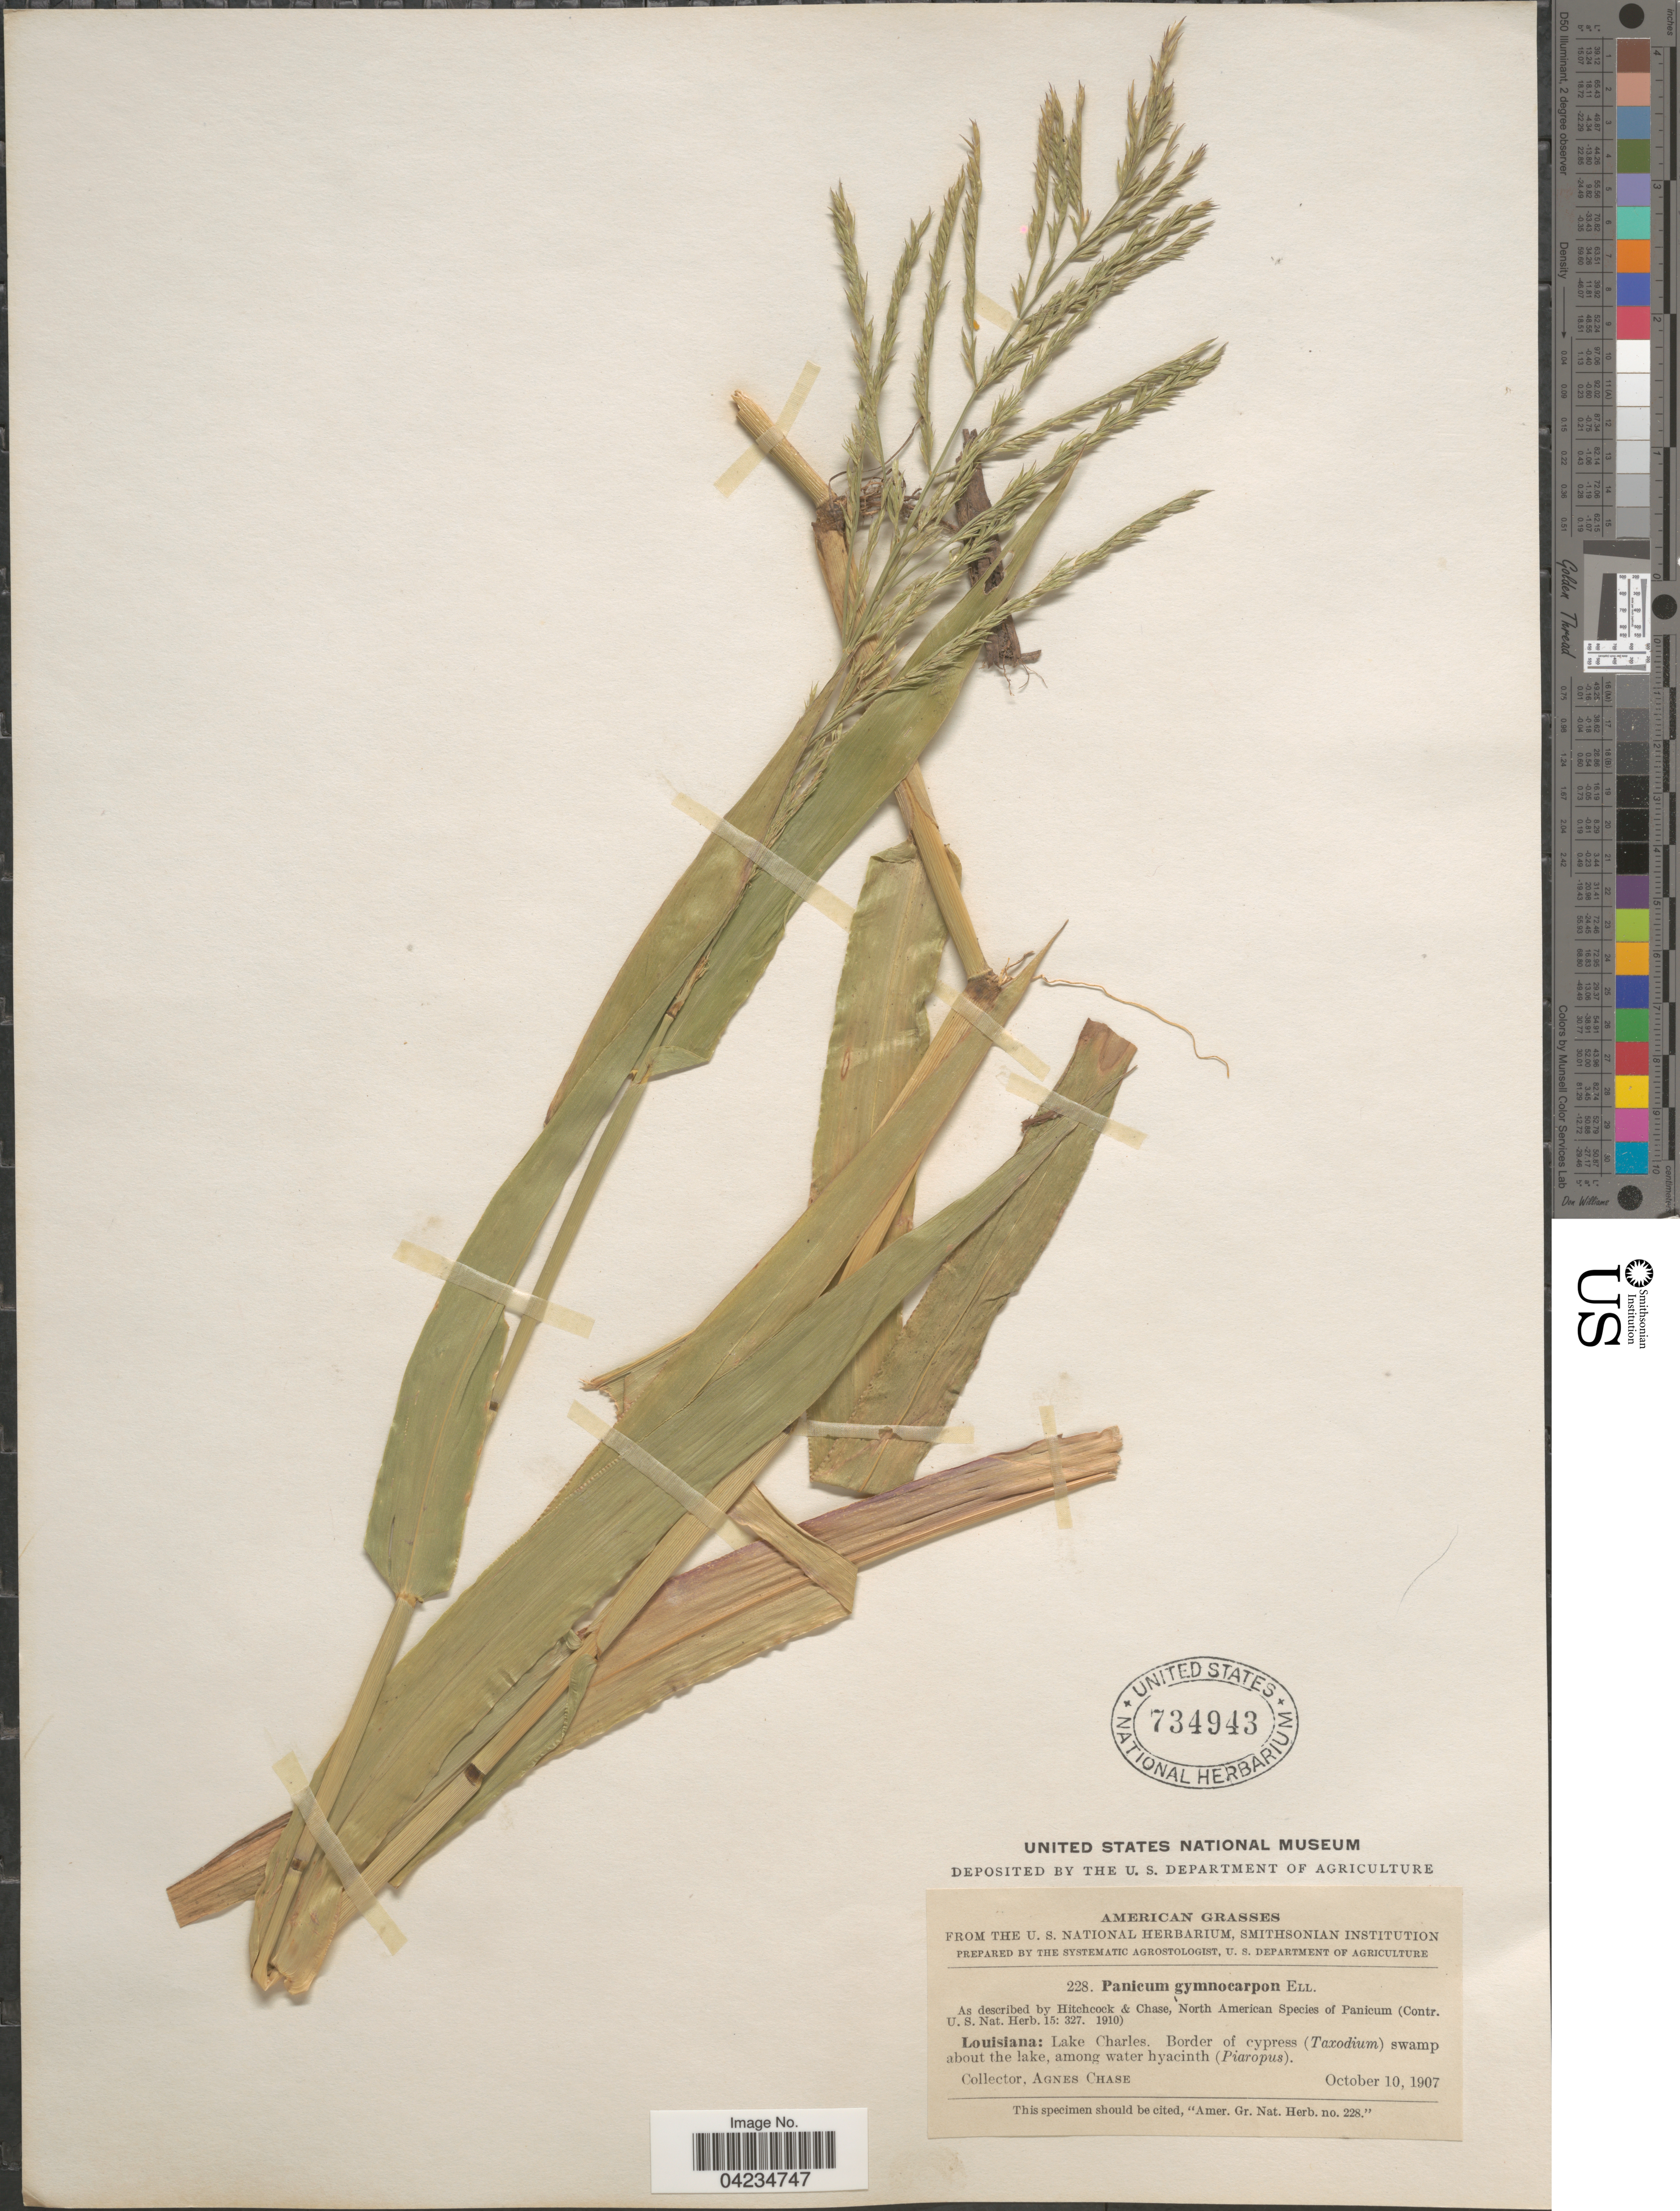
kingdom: Plantae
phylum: Tracheophyta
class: Liliopsida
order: Poales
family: Poaceae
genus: Phanopyrum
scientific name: Phanopyrum gymnocarpon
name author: (Elliott) Nash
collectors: A. Chase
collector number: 228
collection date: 1907-10-10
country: United States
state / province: Louisiana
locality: Lake Charles. Border of cypress (Taxodium) swamp about the lake, among water hyacinth (Piaropus).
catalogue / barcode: US 734943